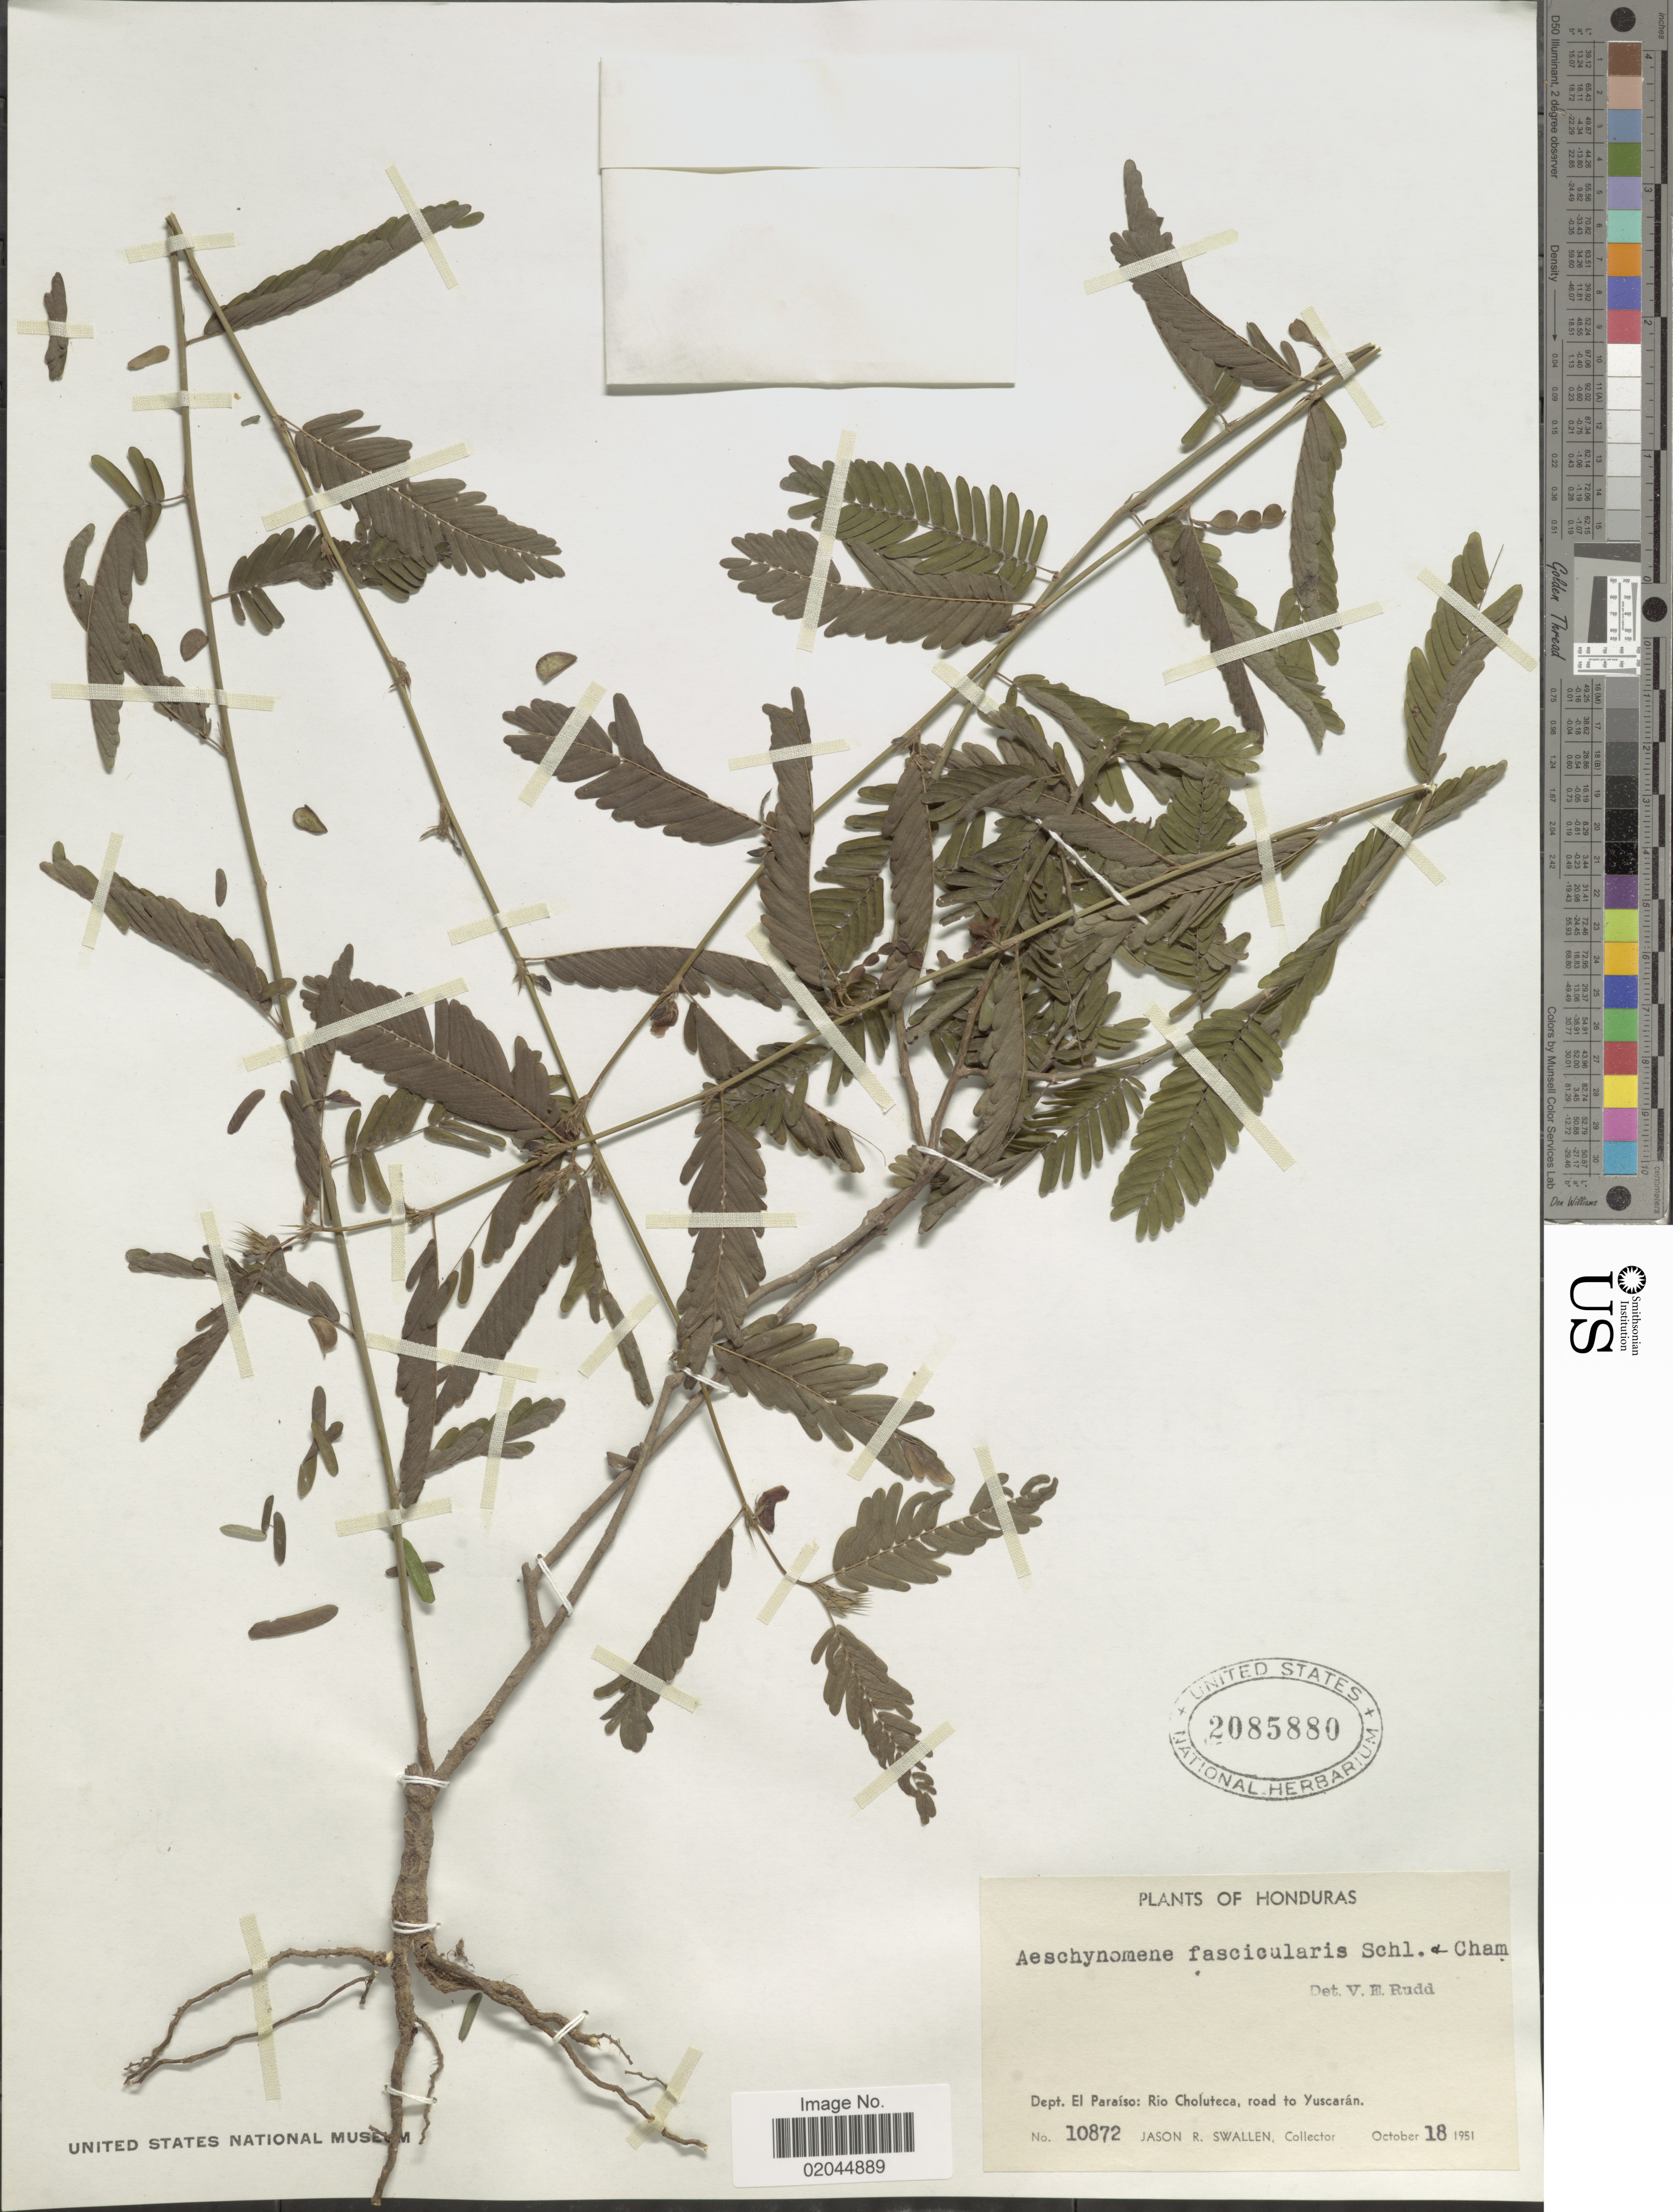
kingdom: Plantae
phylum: Tracheophyta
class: Magnoliopsida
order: Fabales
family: Fabaceae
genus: Aeschynomene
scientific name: Aeschynomene fascicularis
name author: Schltdl. & Cham.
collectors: J. R. Swallen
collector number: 10872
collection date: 1951-10-18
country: Honduras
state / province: El Paraíso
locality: Rio Choluteca, road to Yuscaran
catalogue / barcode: US 2085880